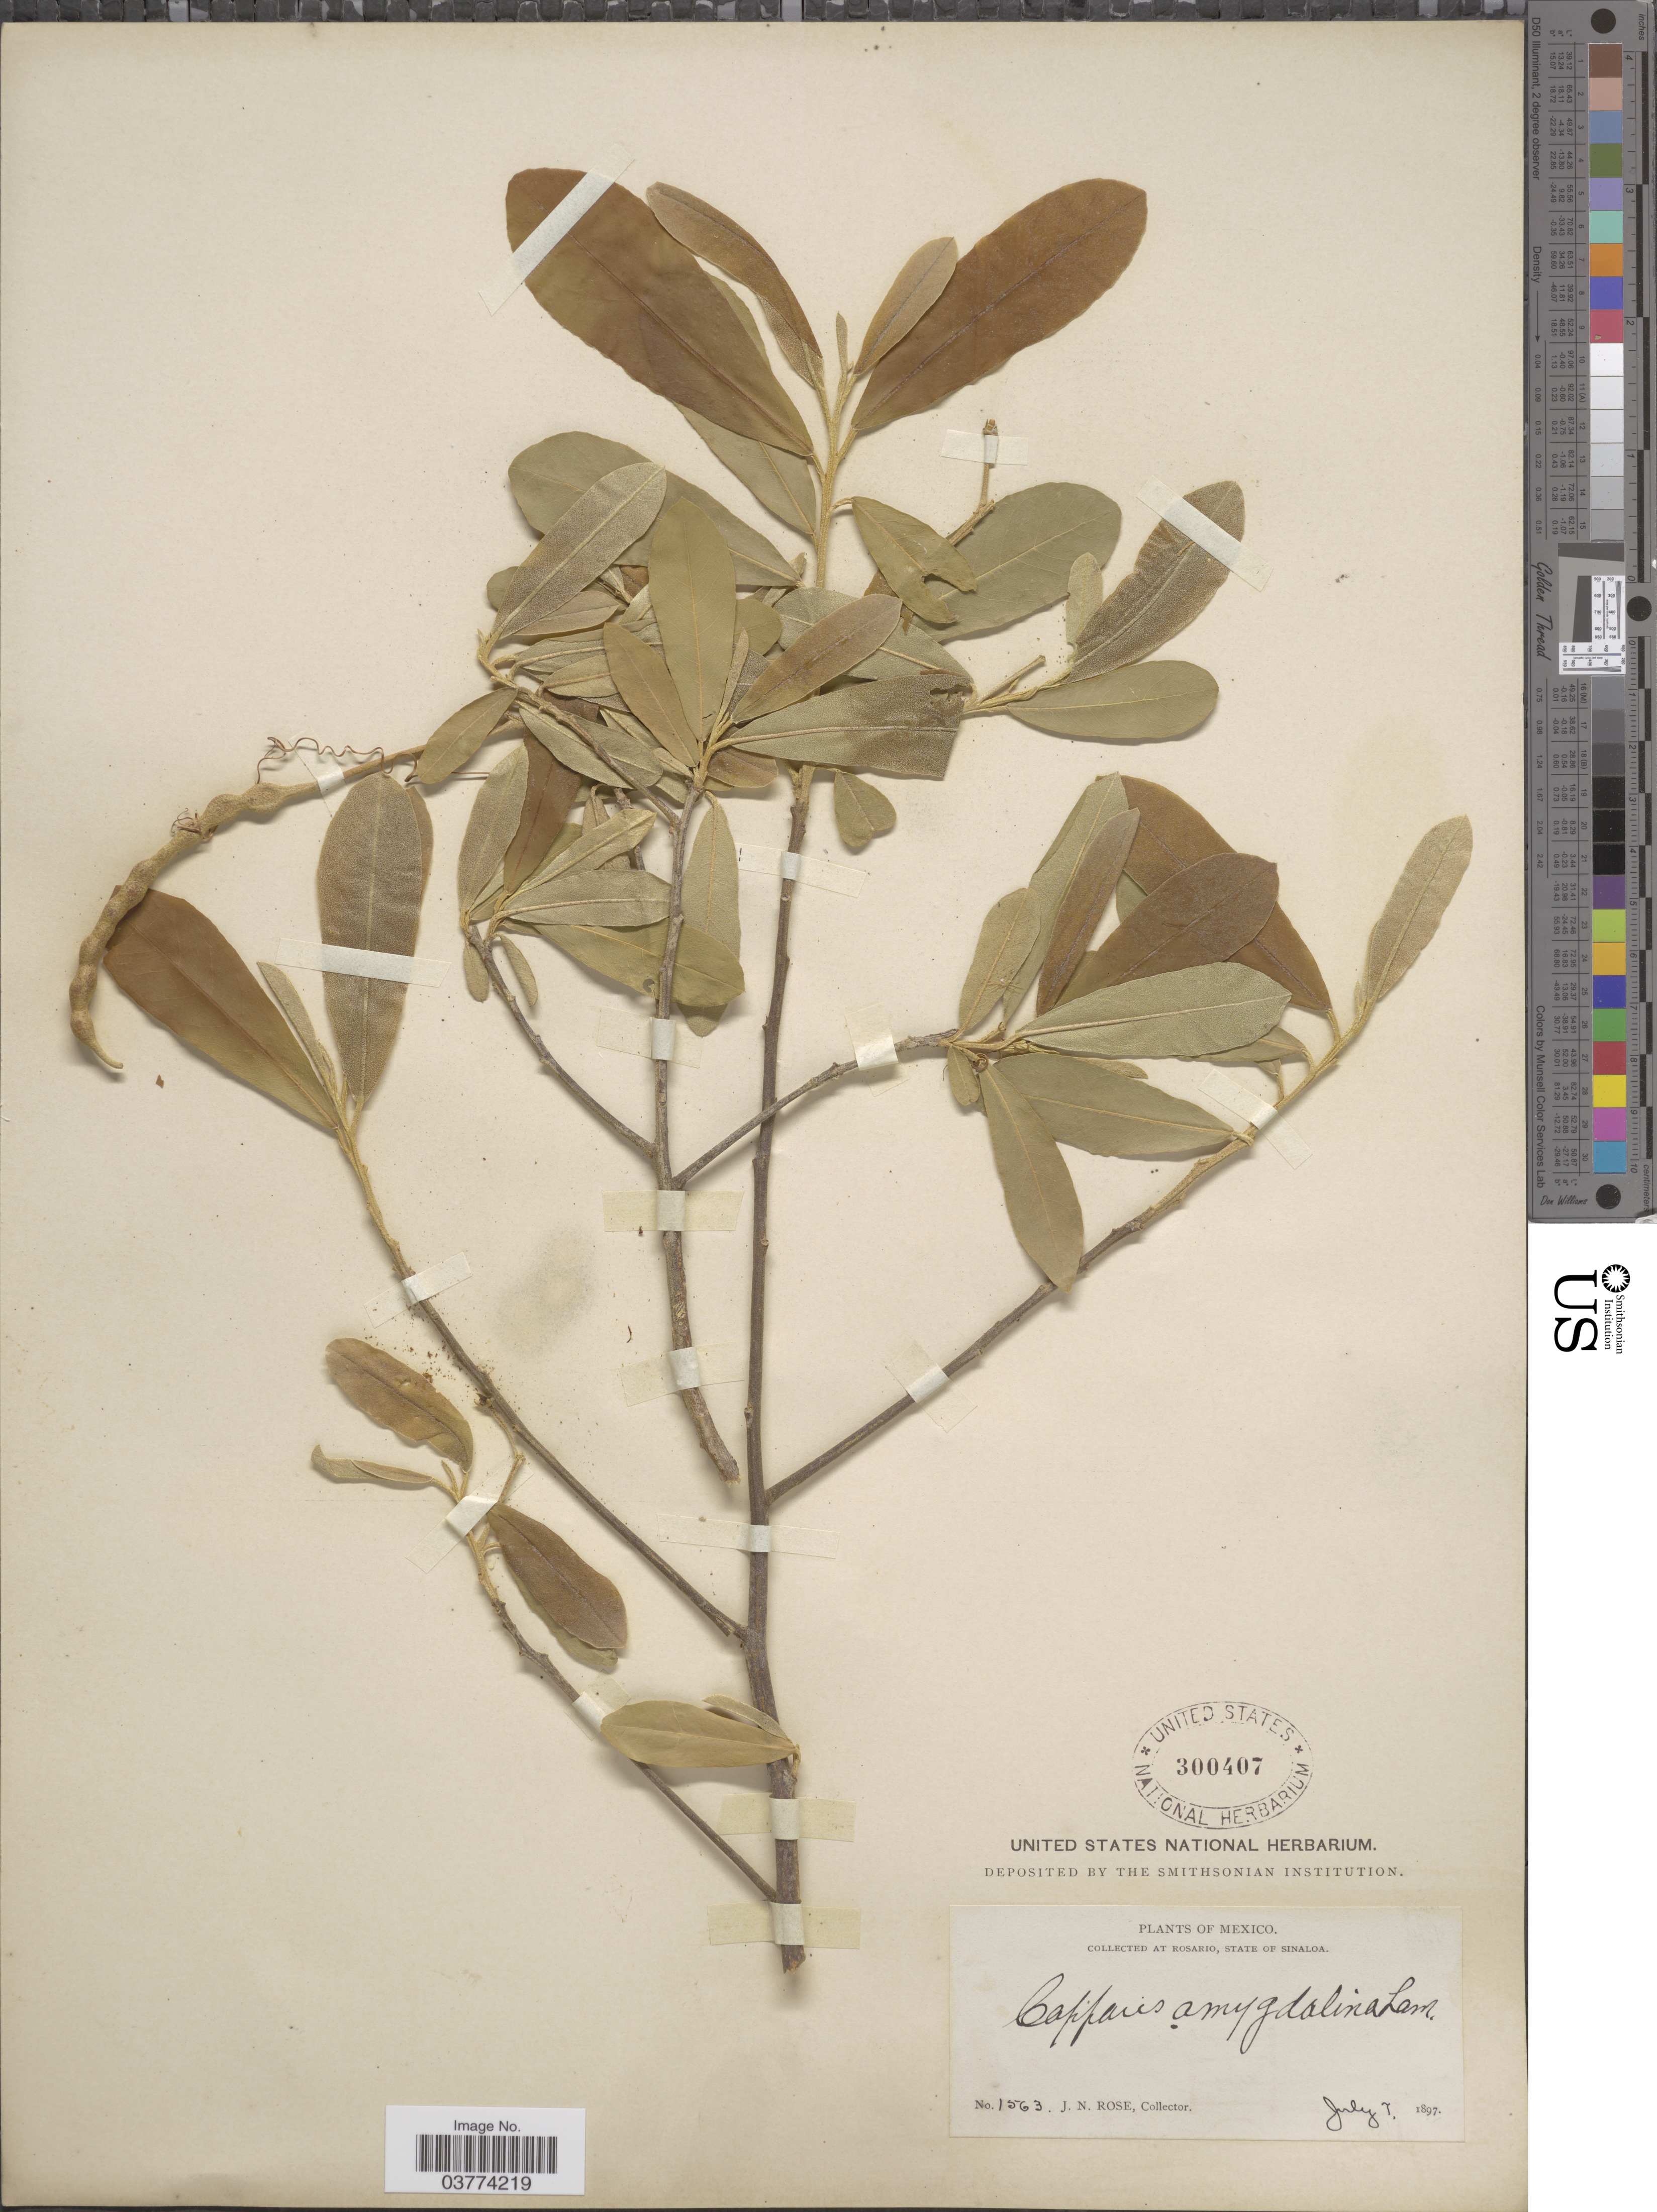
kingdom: Plantae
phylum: Tracheophyta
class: Magnoliopsida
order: Brassicales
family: Capparaceae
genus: Quadrella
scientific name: Quadrella indica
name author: (L.) Iltis & Cornejo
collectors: J. N. Rose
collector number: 1563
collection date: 1897-07-07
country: Mexico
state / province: Sinaloa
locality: At Rosario.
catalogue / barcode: US 300407